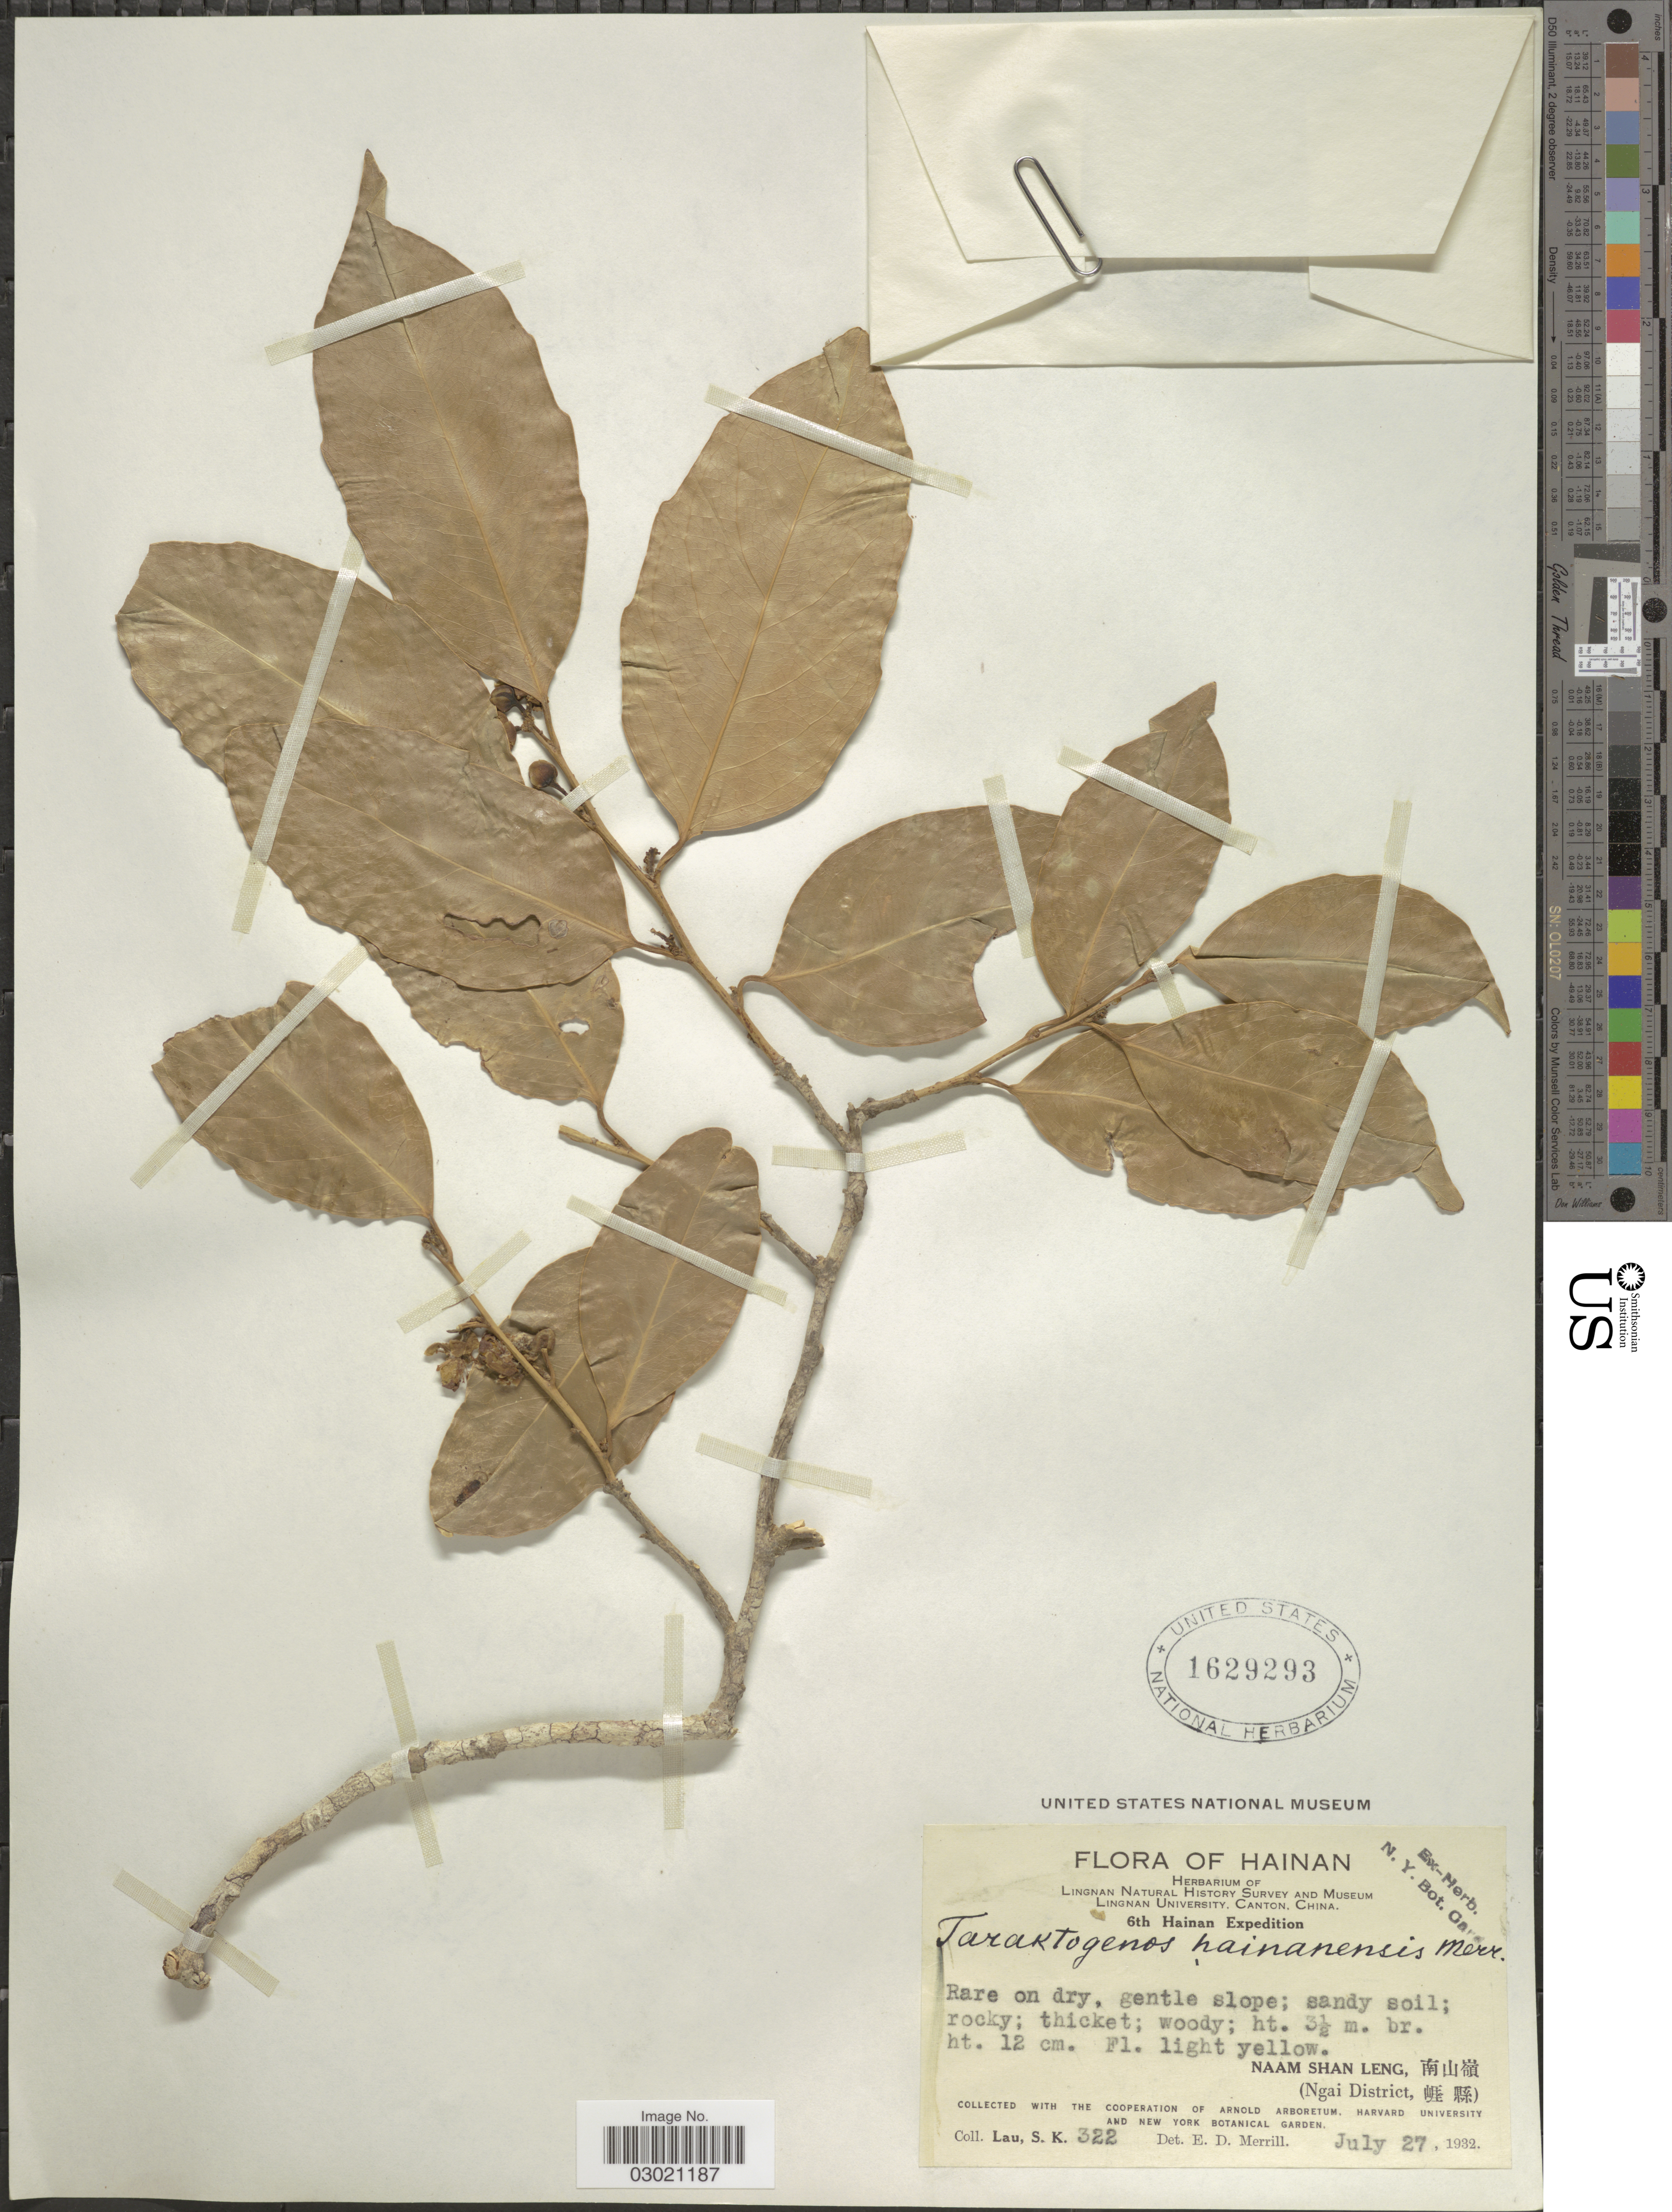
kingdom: Plantae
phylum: Tracheophyta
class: Magnoliopsida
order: Malpighiales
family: Achariaceae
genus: Hydnocarpus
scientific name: Hydnocarpus hainanensis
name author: (Merr.) Sleumer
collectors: S. K. Lau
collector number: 322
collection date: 1932-07-27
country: China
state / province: Hainan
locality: Naam Shan Leng (Ngai District).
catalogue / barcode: US 1629293